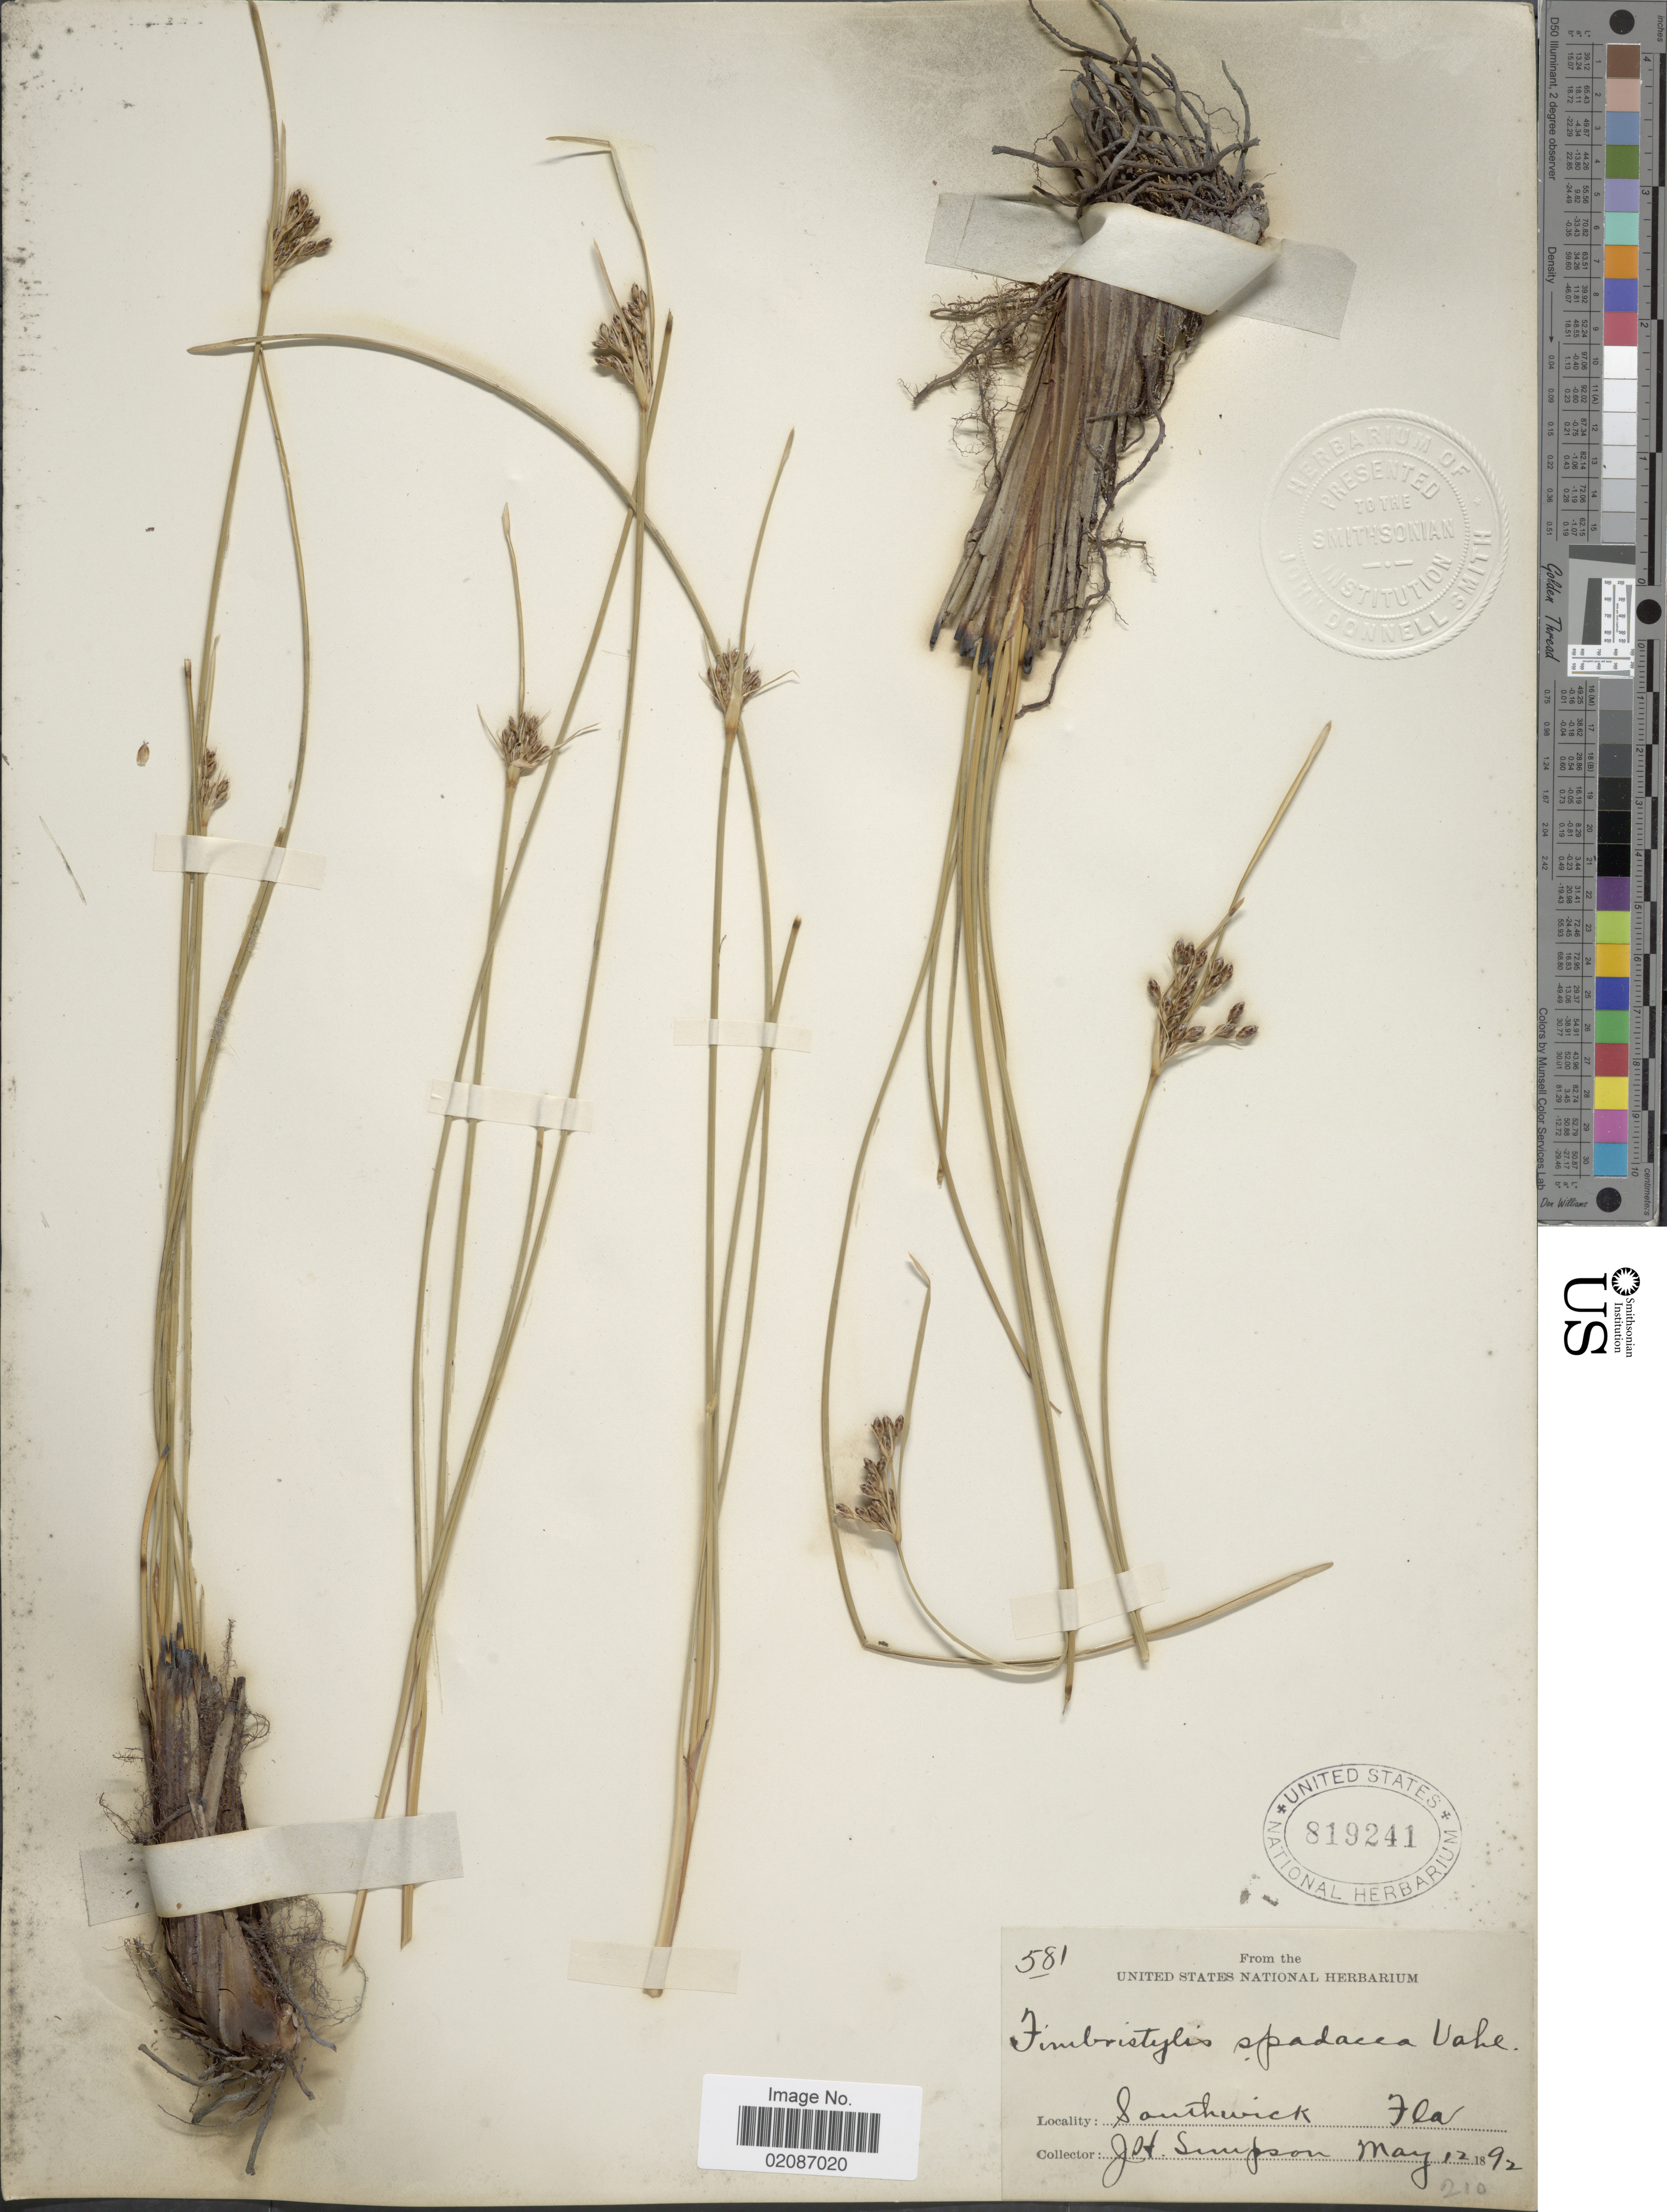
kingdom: Plantae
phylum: Tracheophyta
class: Liliopsida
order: Poales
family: Cyperaceae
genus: Fimbristylis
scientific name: Fimbristylis puberula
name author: (Michx.) Vahl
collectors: J. H. Simpson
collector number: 581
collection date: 1892-05-12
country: United States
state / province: Florida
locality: Southwick, Fla.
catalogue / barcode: US 819241